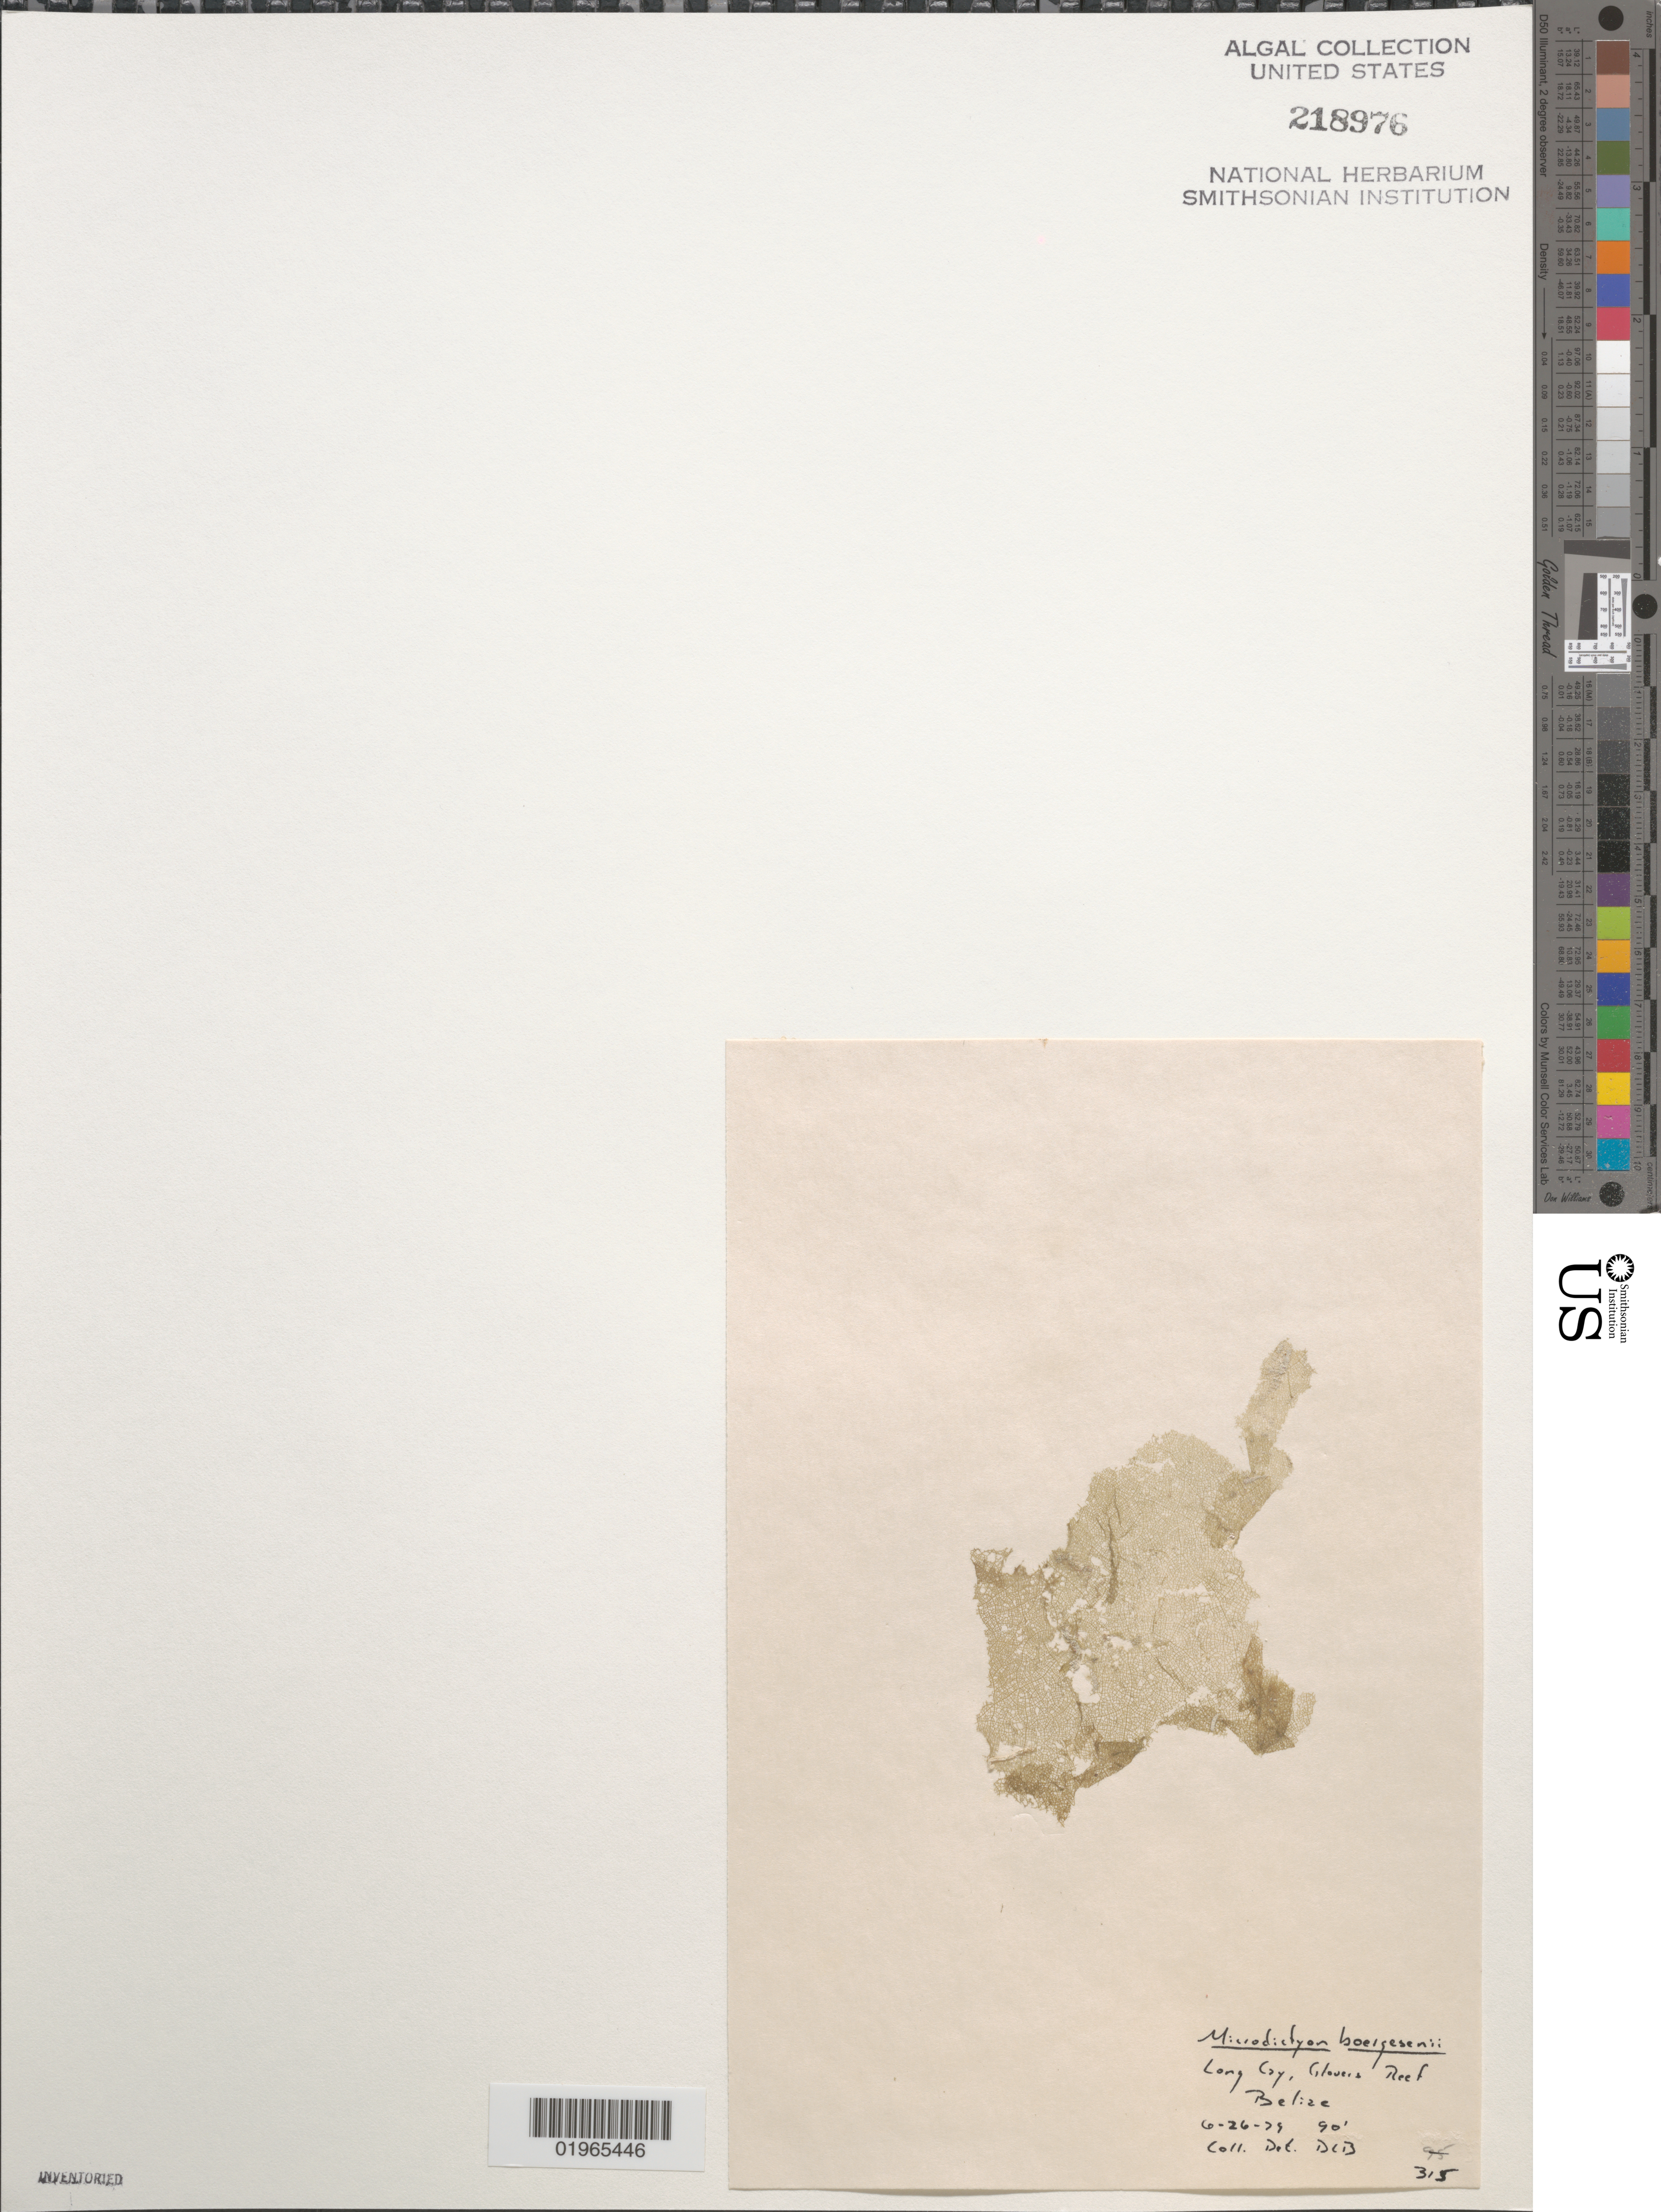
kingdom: Plantae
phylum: Chlorophyta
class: Ulvophyceae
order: Cladophorales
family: Anadyomenaceae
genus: Microdictyon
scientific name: Microdictyon boergesenii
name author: Setch.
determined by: Ballantine, D. L.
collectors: D.L. Ballantine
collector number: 315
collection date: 1979-06-26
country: Belize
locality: Long Cay, Glovers Reef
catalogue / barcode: US 218976